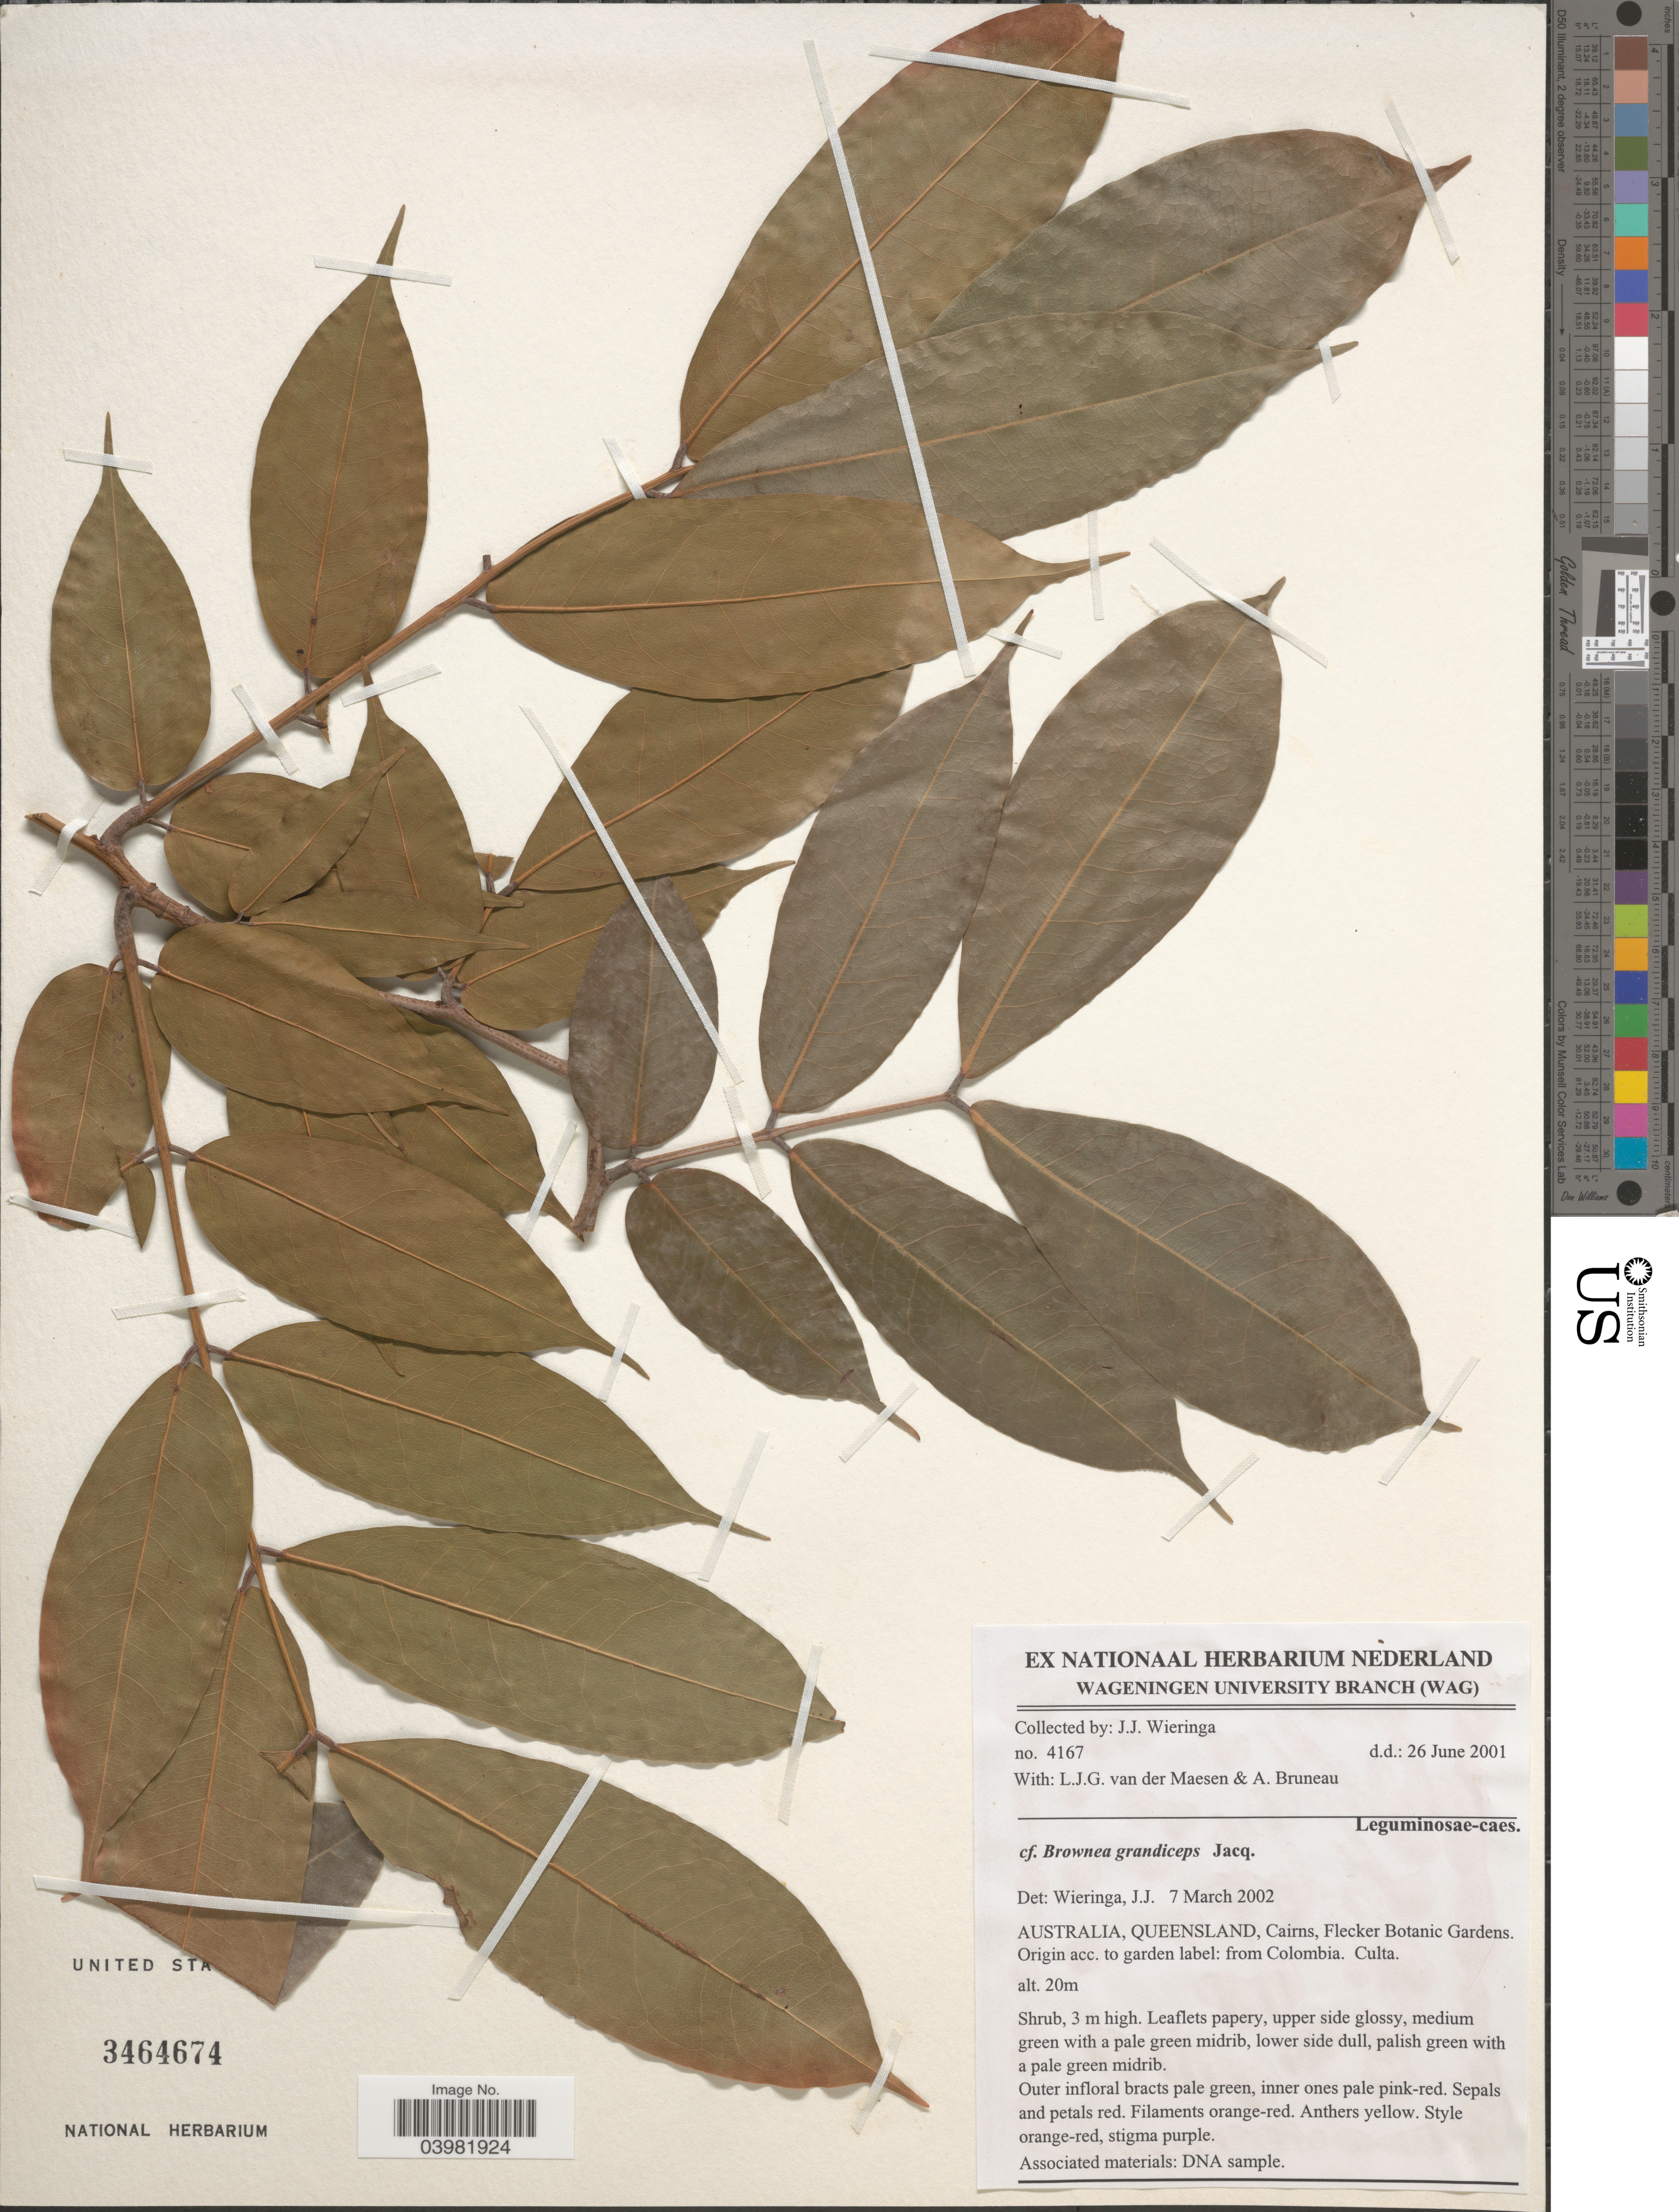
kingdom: Plantae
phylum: Tracheophyta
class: Magnoliopsida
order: Fabales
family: Fabaceae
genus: Brownea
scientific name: Brownea grandiceps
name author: Jacq.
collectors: J. Wieringa, L. van der Maesen & A. Bruneau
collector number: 4167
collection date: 2001-06-26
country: Australia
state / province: Queensland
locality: Cairns, Flecker Botanic Gardens.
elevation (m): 20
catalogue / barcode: US 3464674